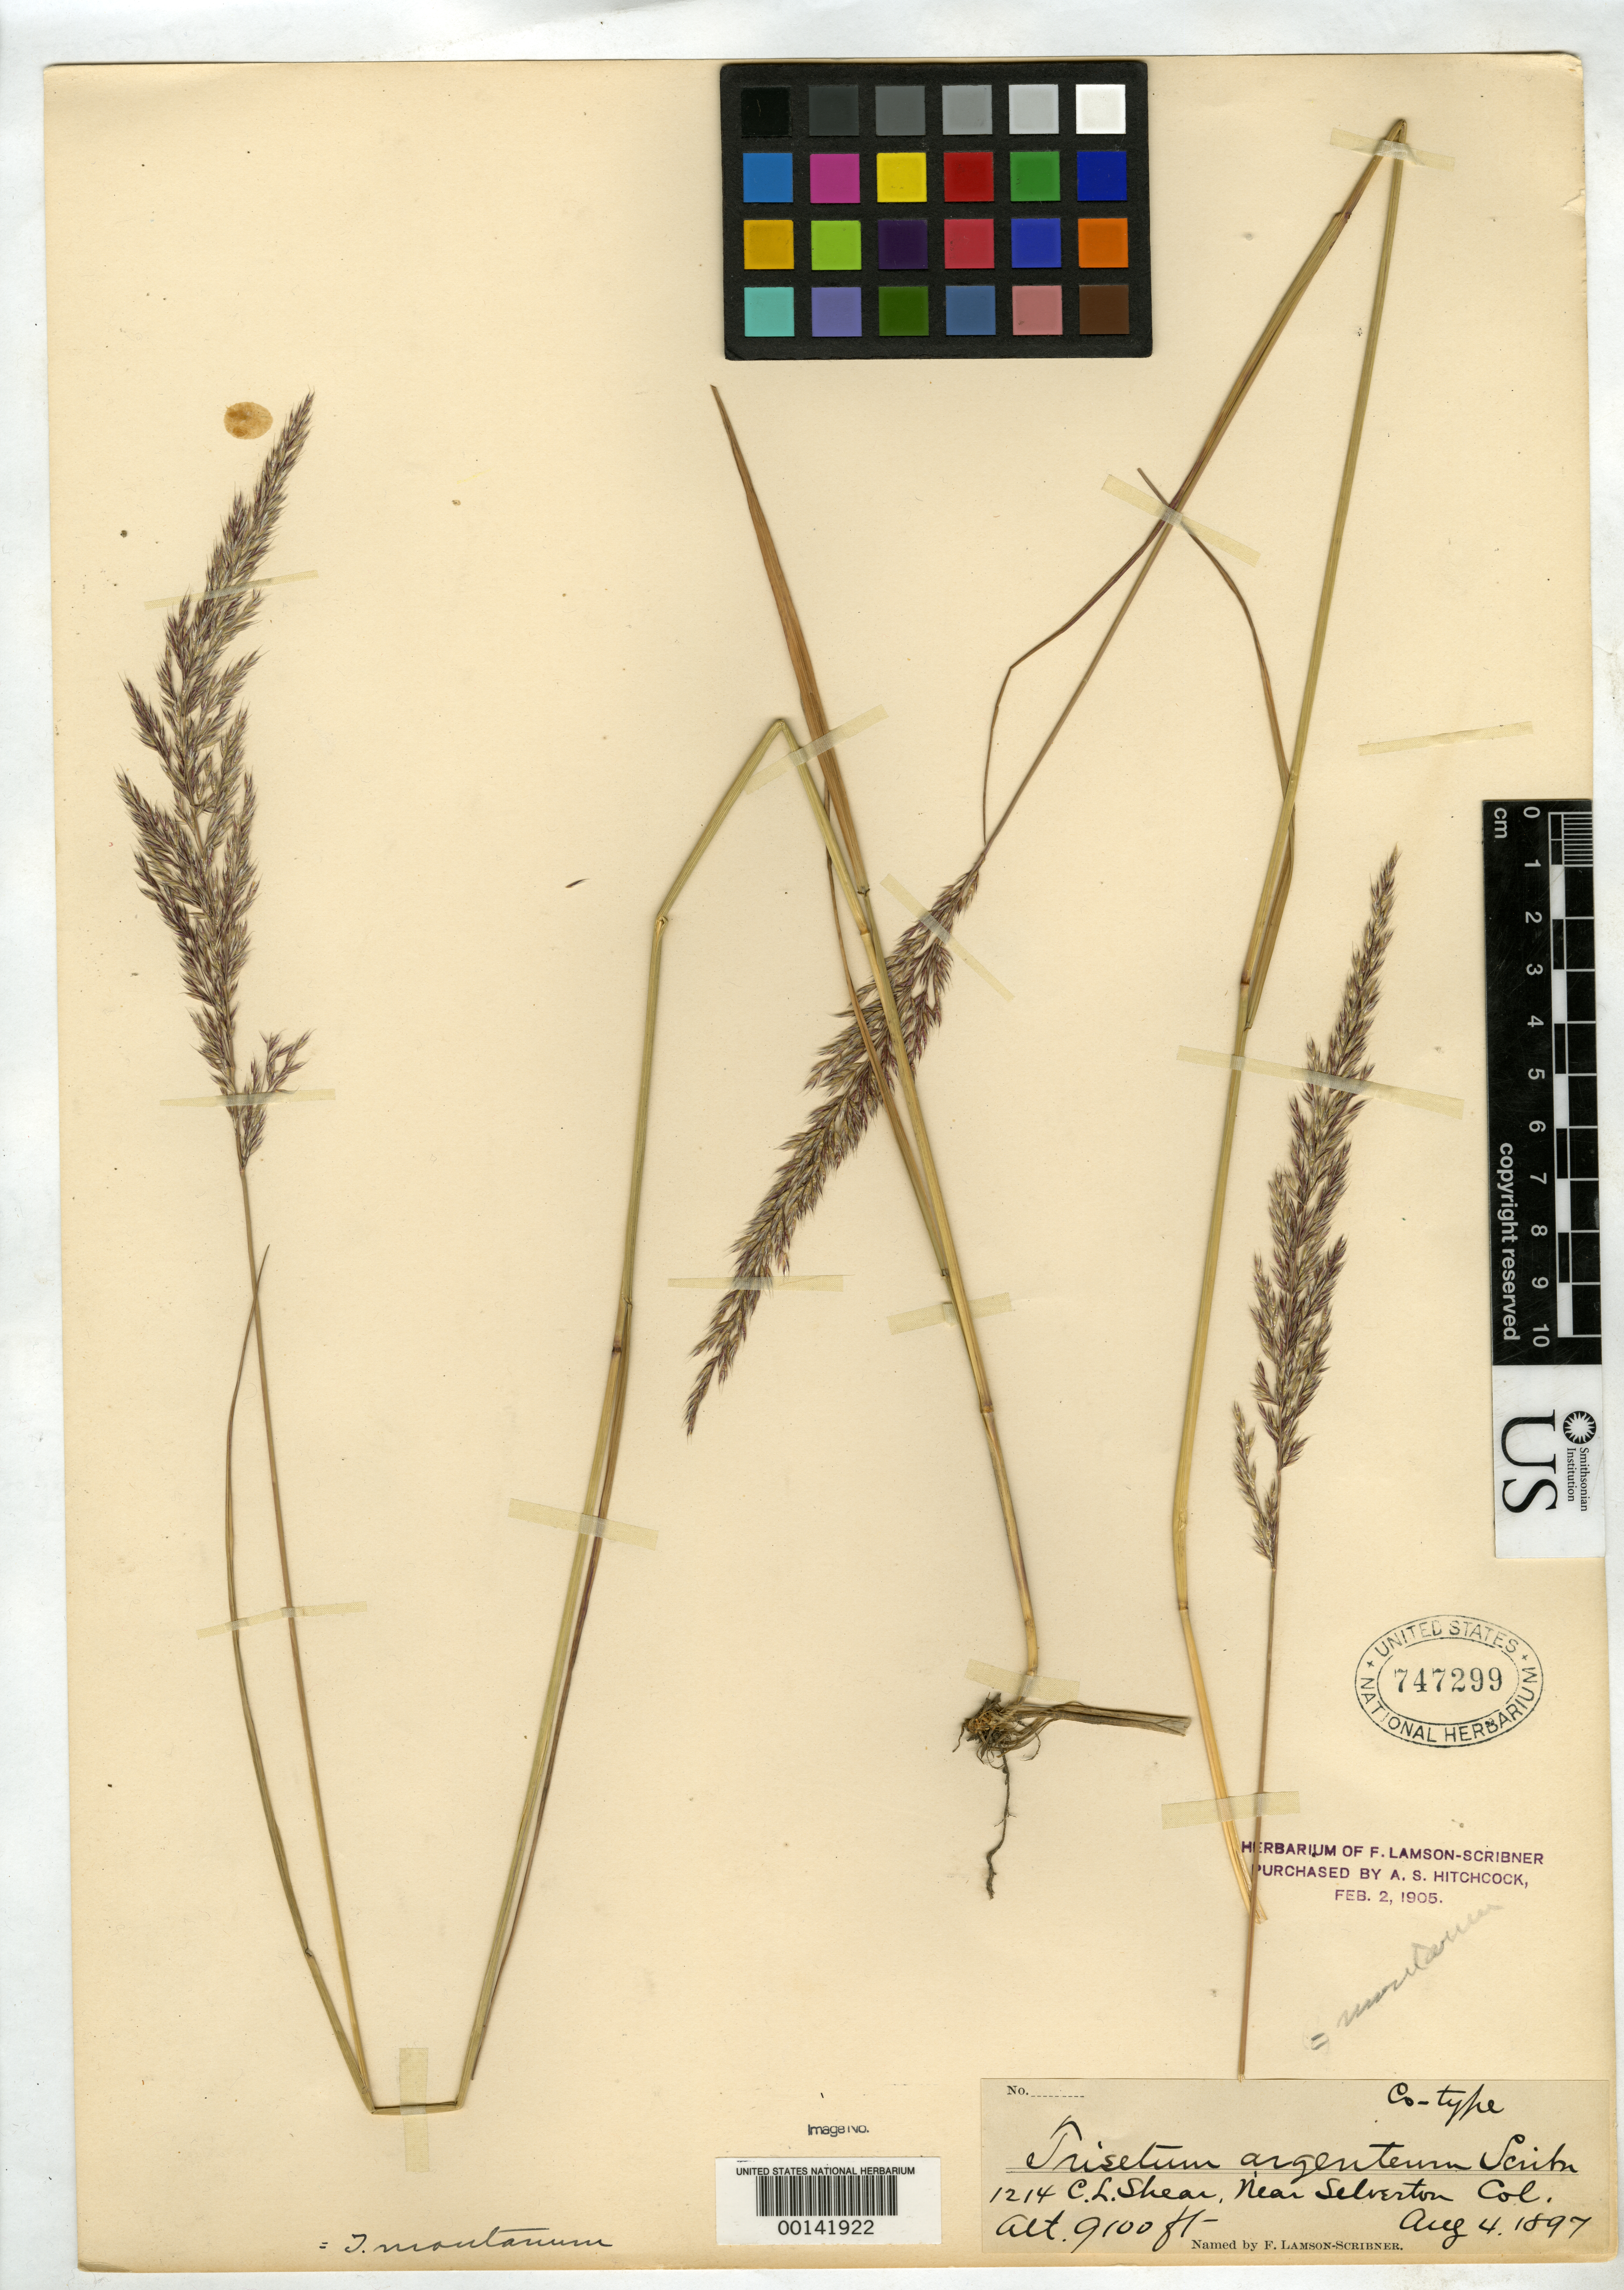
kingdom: Plantae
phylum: Tracheophyta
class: Liliopsida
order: Poales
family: Poaceae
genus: Trisetum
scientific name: Trisetum argenteum Scribn., nom. illeg.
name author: Scribn.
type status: Type Collection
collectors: C. L. Shear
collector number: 1214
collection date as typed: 04 Aug 1897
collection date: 1897-08-04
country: United States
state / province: Colorado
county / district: San Juan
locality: Las Animas Canyon.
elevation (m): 2774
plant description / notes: One of 4 duplicates at US, including 3 from the herbarium of F. Lamson Scribner; this duplicate (USNH 747299), annotated as "Co-type" by Scribner (USNH 747298 also annotated as "Co-type") is cited as "holotype" in revision by Finot et al. 2005, Sida 21(3): 1434. Specimen is at best a lectotype, not effectively lectotypified by Finot et al. but possibly lectotypified by another author(s) earlier.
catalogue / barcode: US 747299